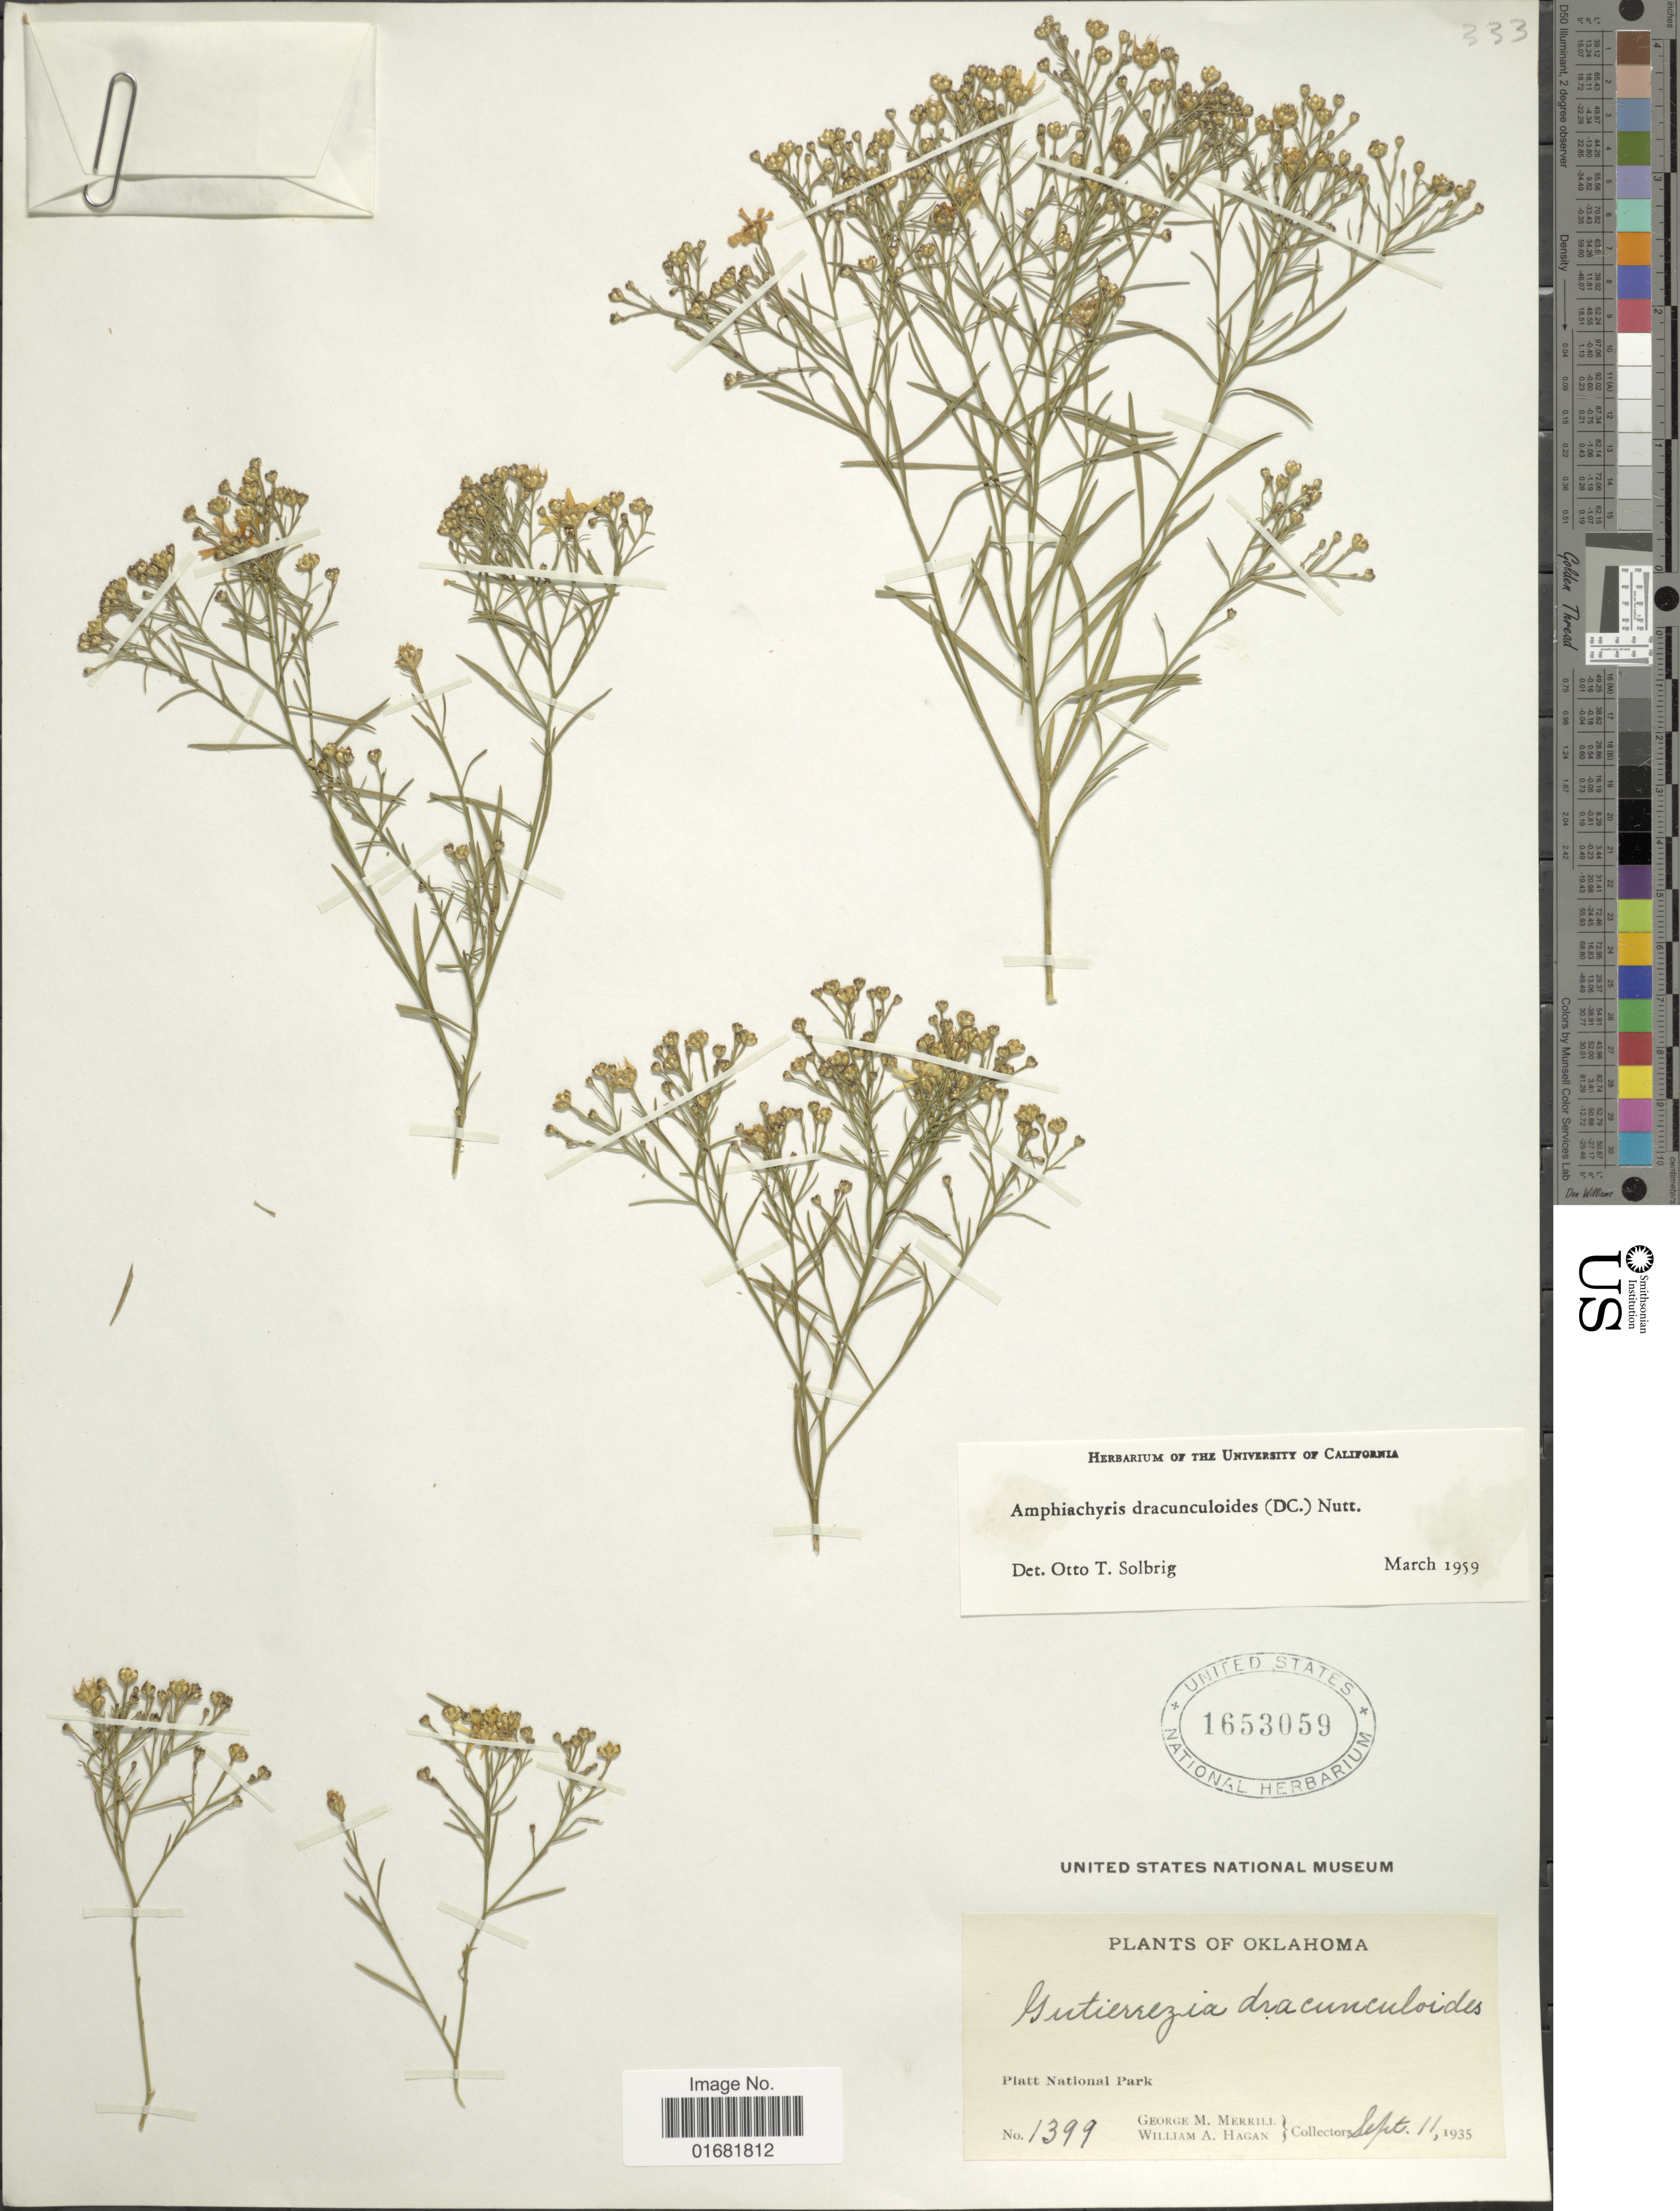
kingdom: Plantae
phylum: Tracheophyta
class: Magnoliopsida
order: Asterales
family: Asteraceae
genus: Amphiachyris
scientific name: Amphiachyris dracunculoides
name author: (DC.) Nutt.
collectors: G. M. Merrill & W. Hagan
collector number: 1399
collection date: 1935-09-11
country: United States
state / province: Oklahoma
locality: Platt National Park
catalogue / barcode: US 1653059